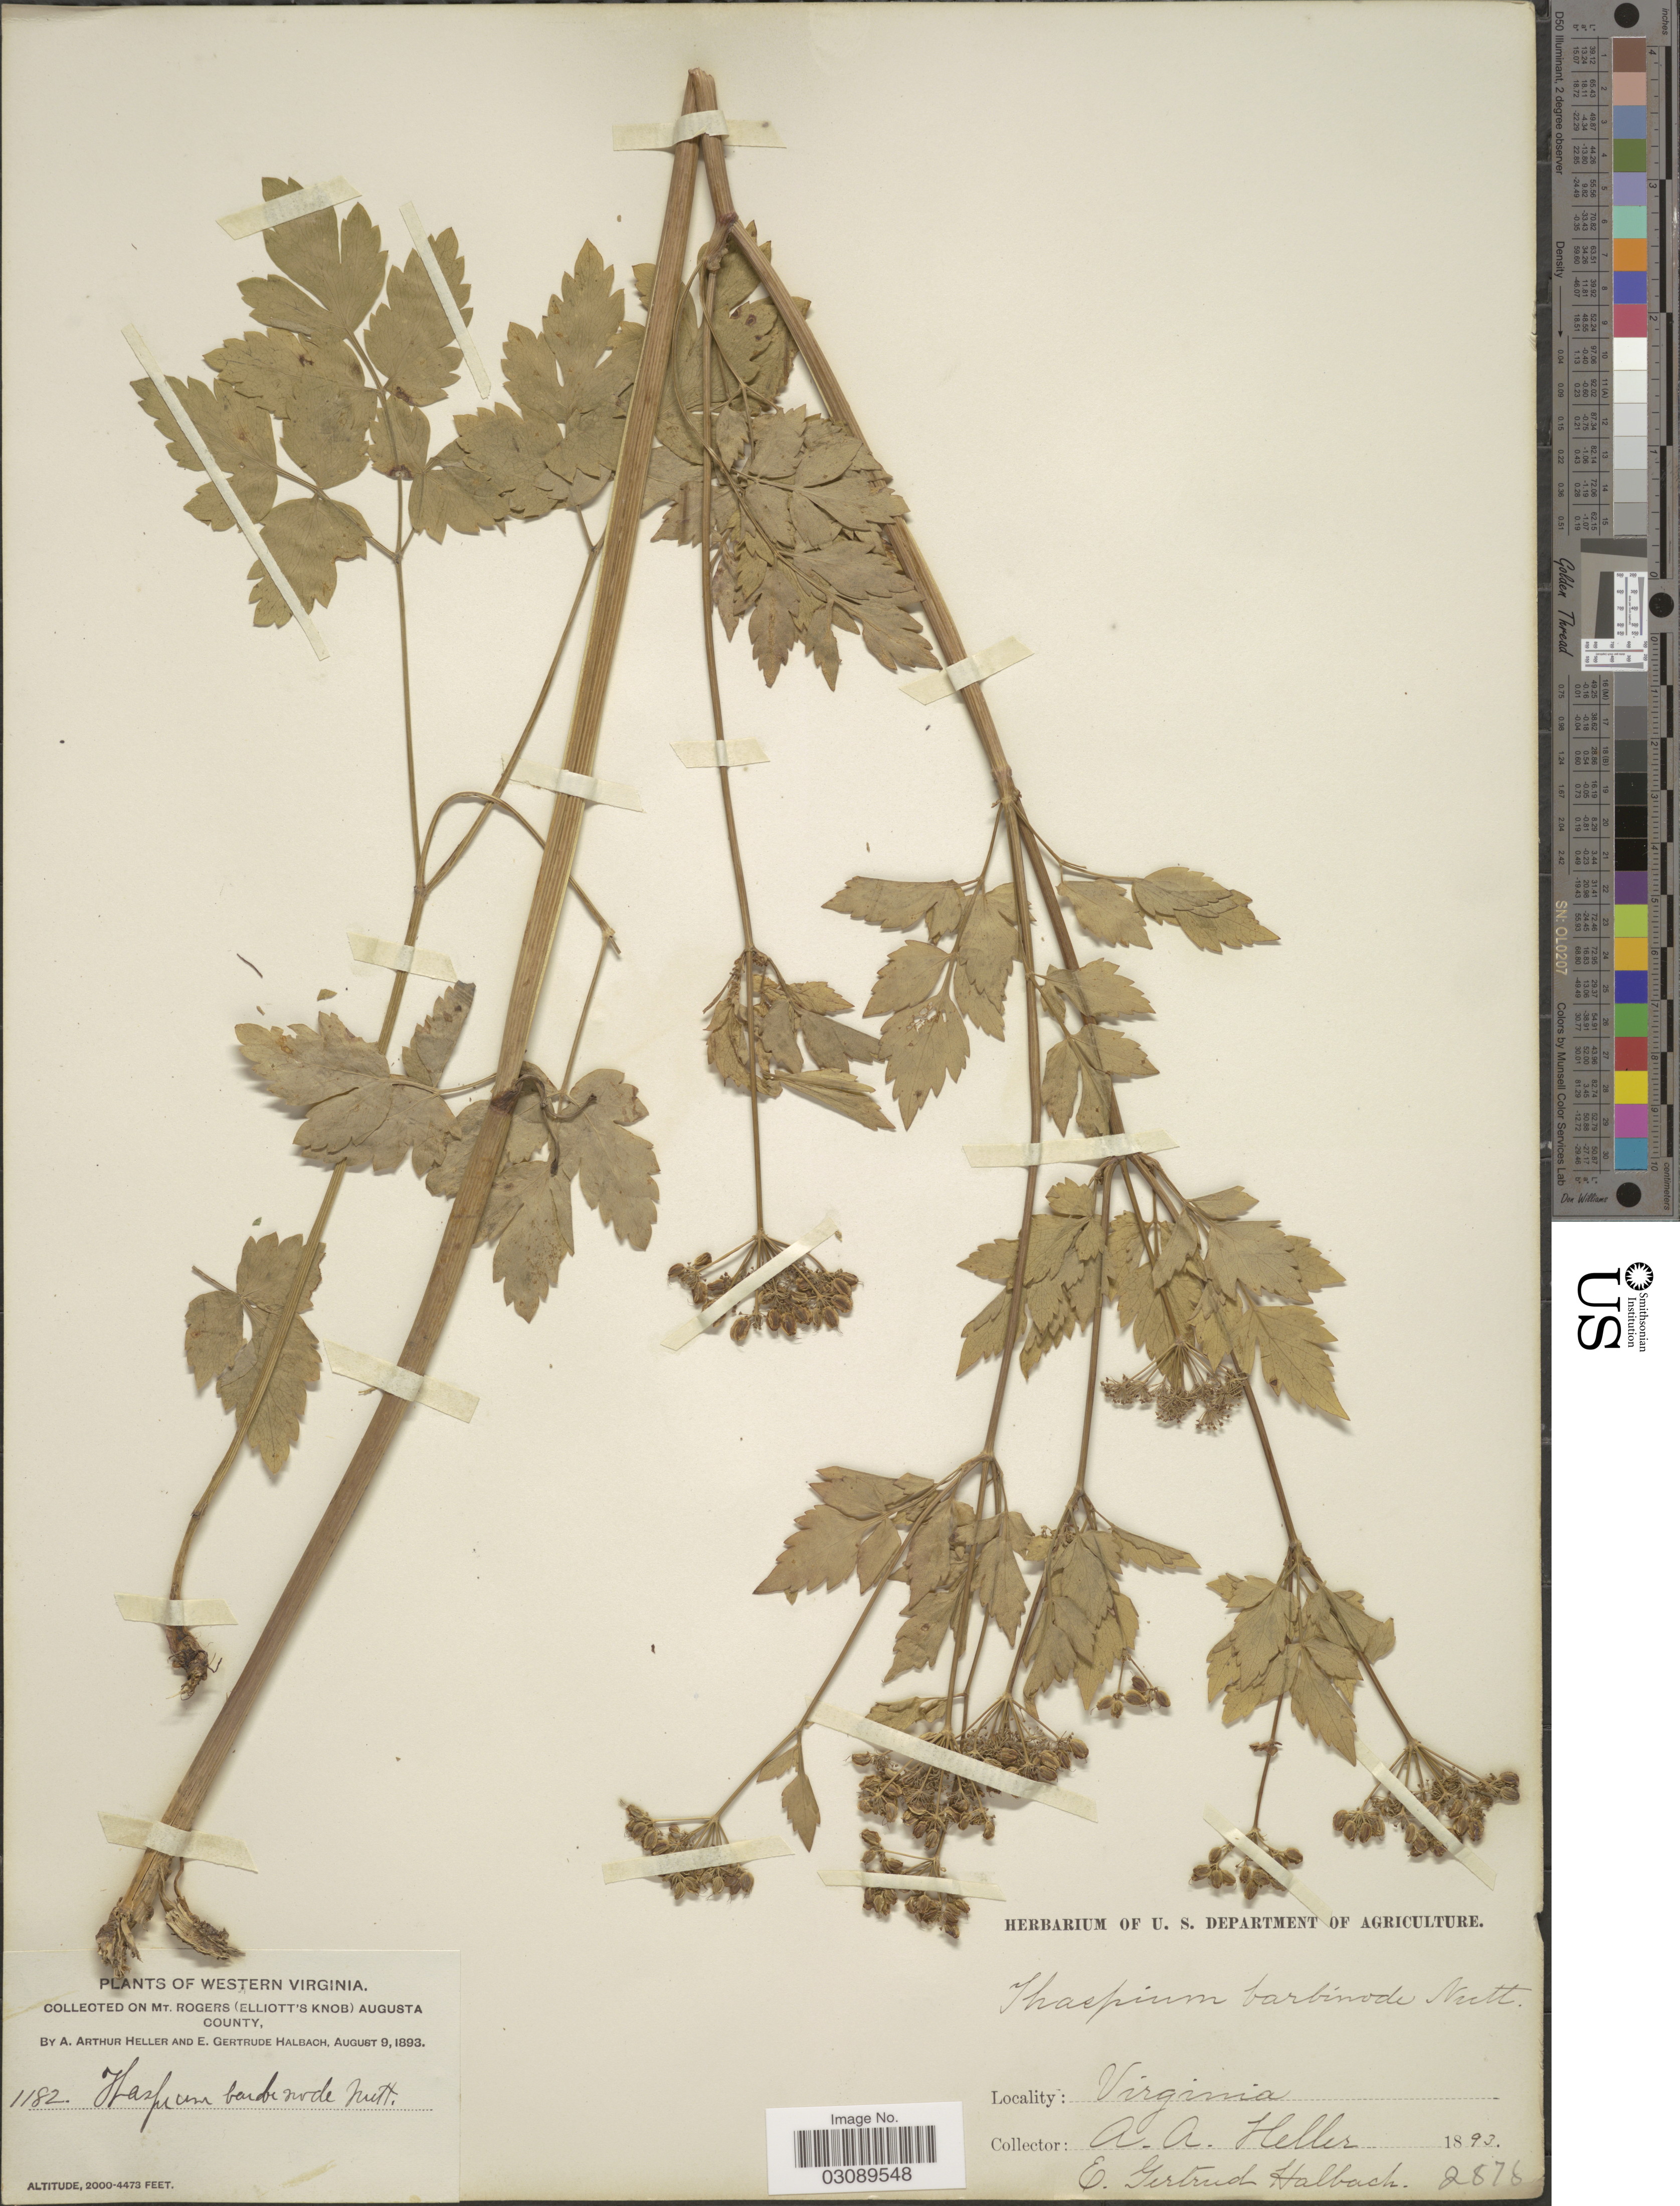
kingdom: Plantae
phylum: Tracheophyta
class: Magnoliopsida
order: Apiales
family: Apiaceae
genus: Thaspium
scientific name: Thaspium barbinode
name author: (Michx.) Nutt.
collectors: A. A. Heller & E. G. Halbach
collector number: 1182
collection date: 1893-08-09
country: United States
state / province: Virginia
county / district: Augusta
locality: Western Virginia. On Mt. Rogers (Elliott's Knob) Augusta County.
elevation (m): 610